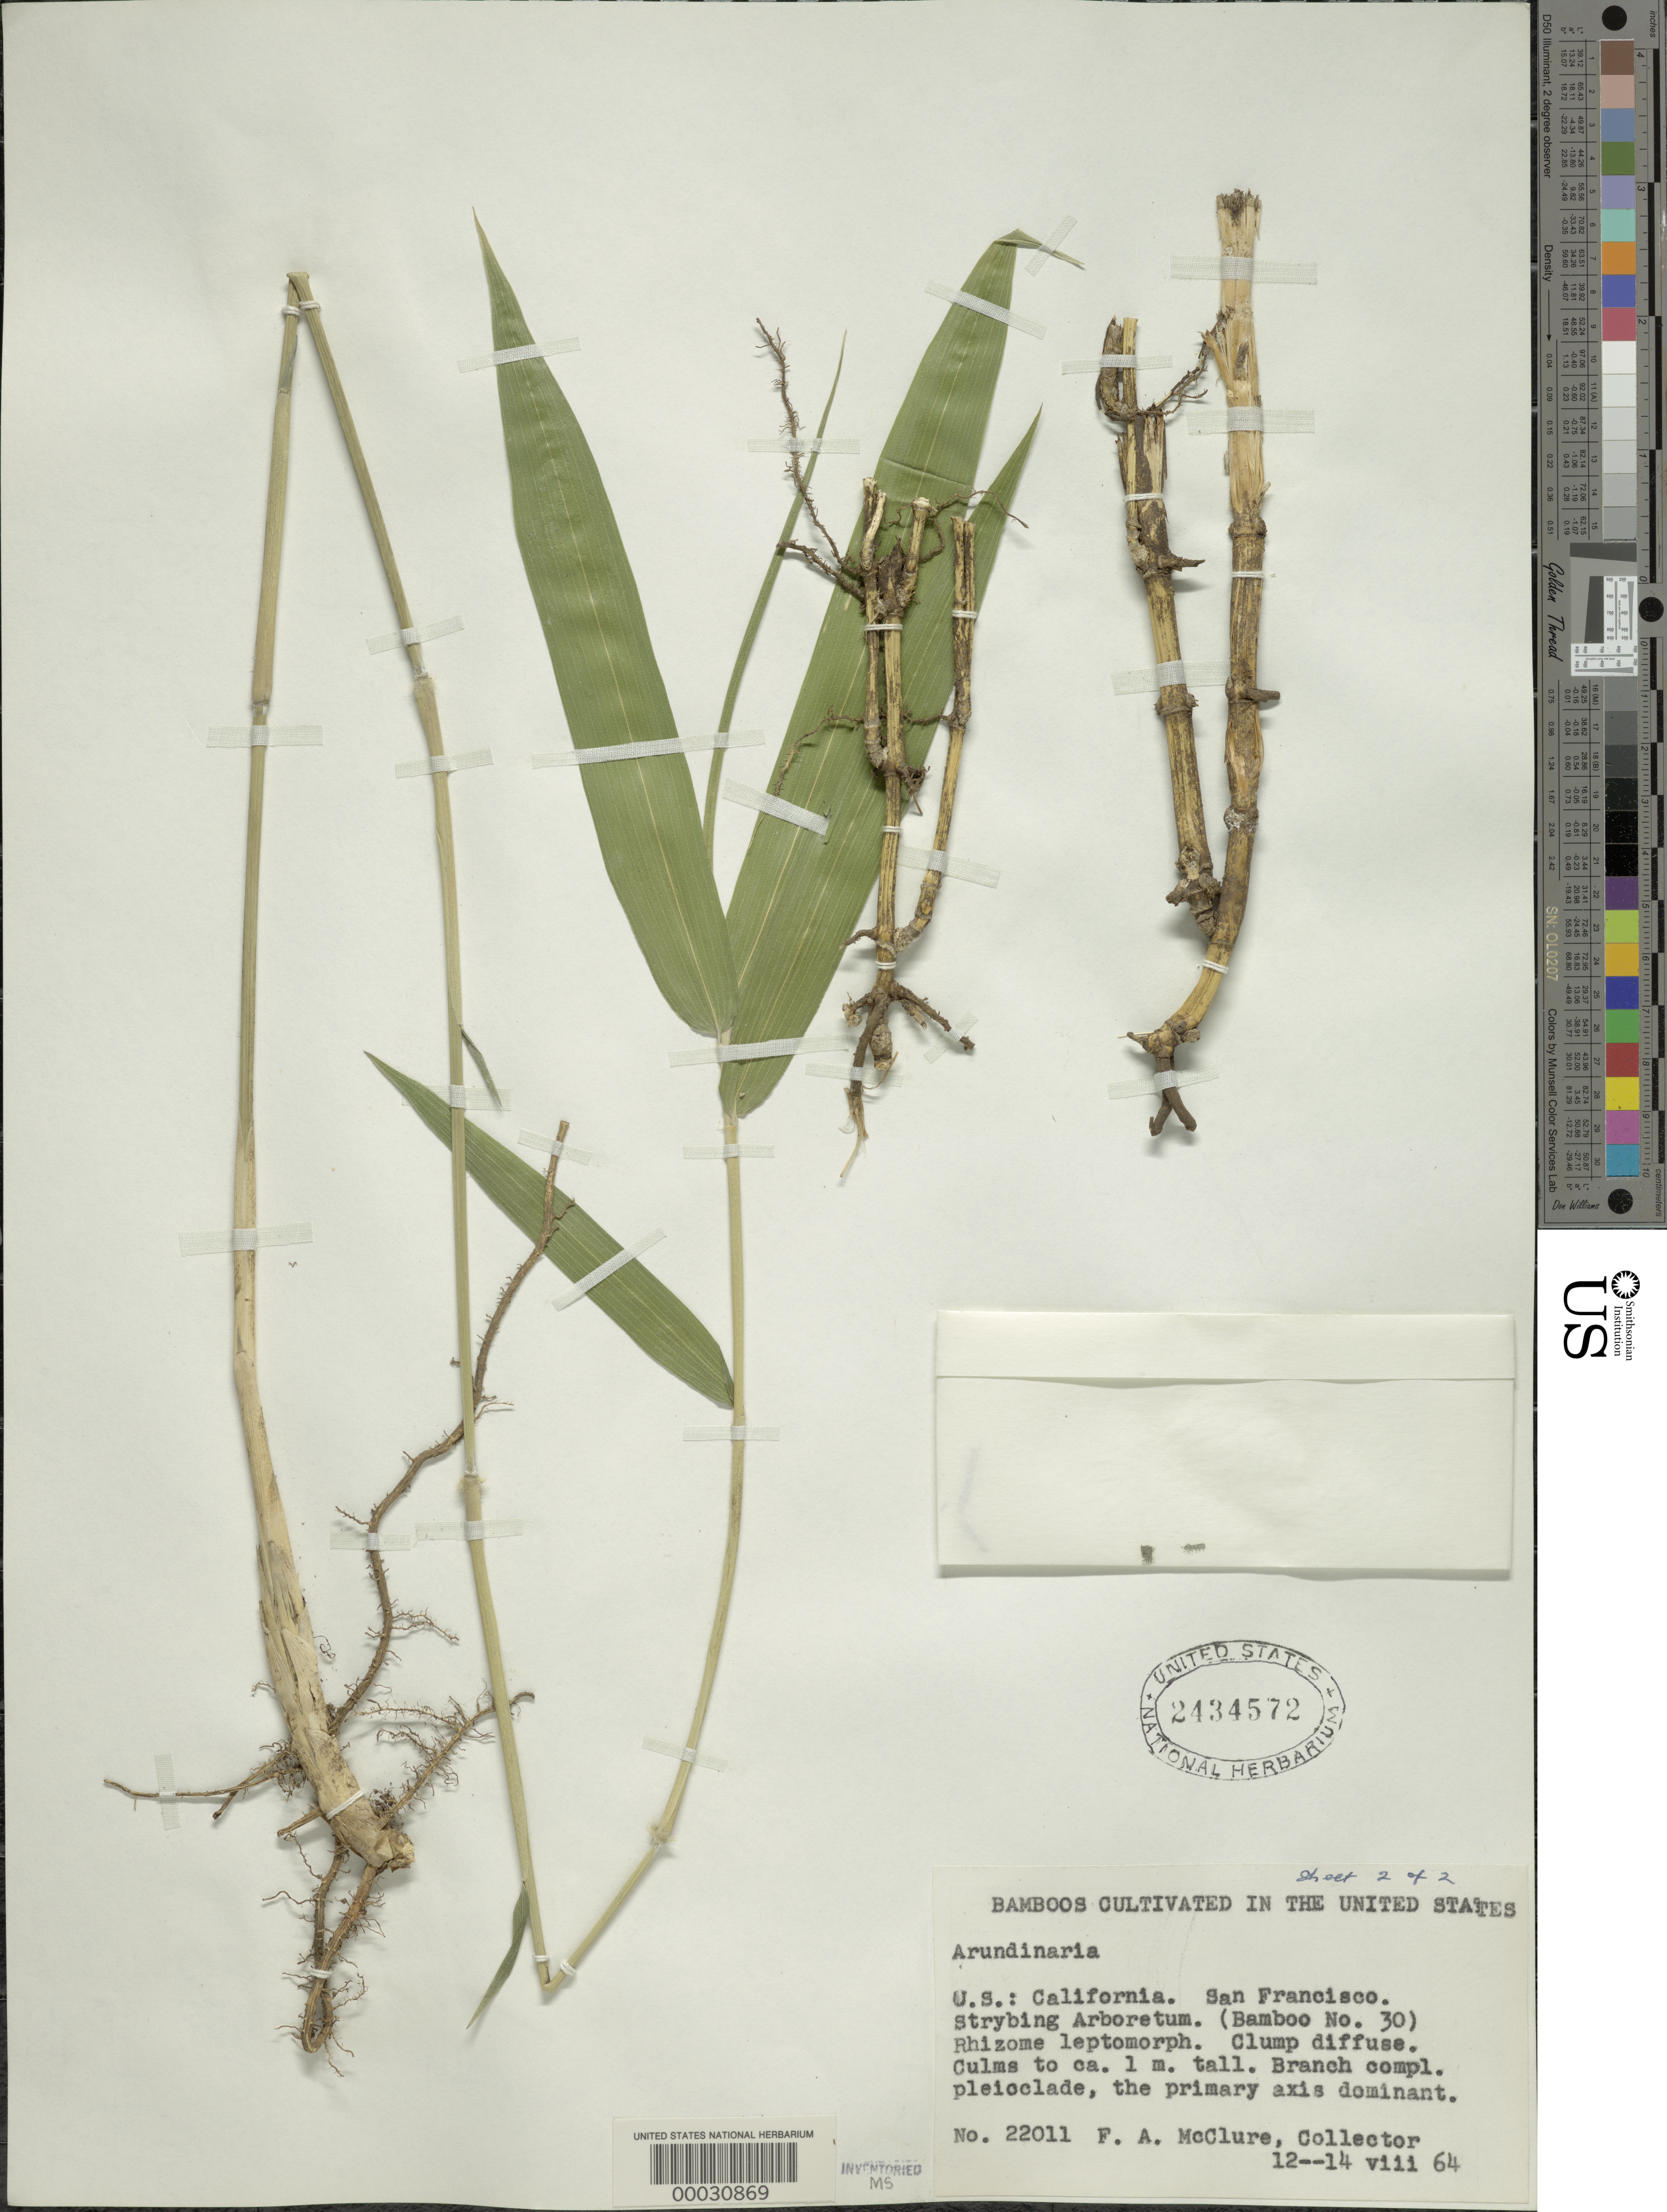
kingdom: Plantae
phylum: Tracheophyta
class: Liliopsida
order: Poales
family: Poaceae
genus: Arundinaria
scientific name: Arundinaria sp.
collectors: F. A. McClure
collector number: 22011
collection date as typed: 12 Aug 1964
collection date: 1964-08-12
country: United States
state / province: California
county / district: San Francisco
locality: San francisco strybing arboretum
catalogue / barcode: US 2434572